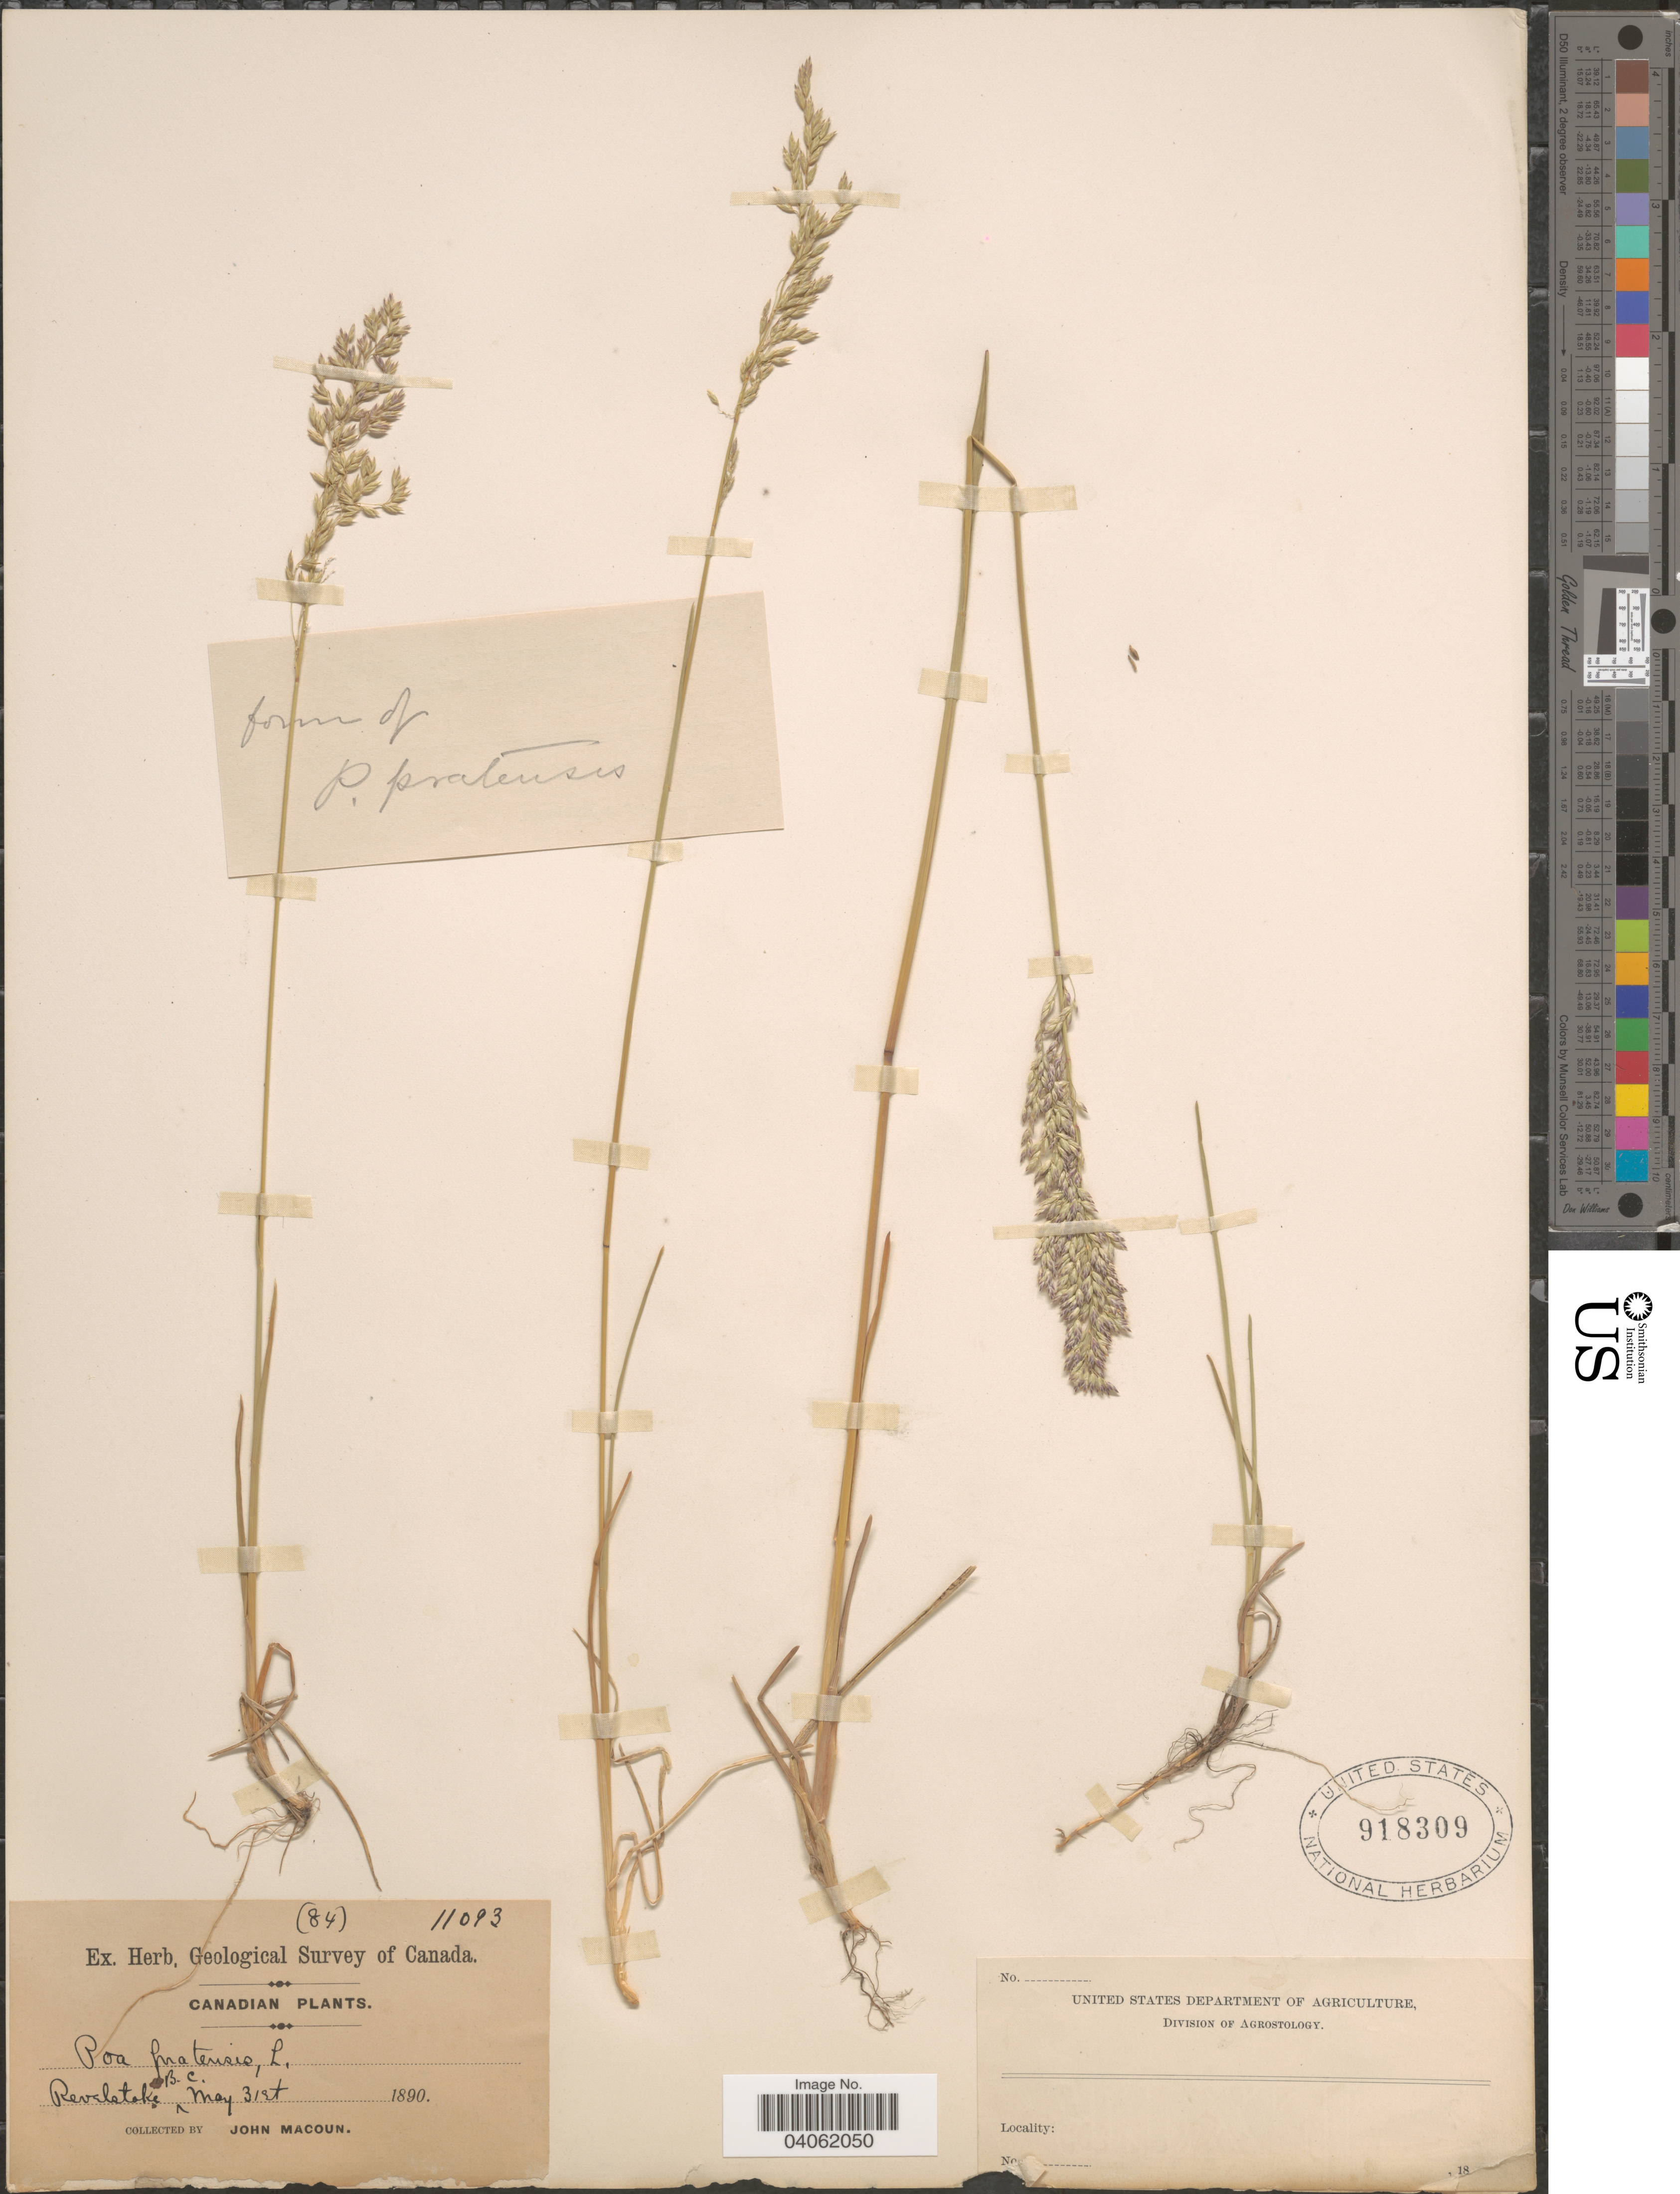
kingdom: Plantae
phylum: Tracheophyta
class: Liliopsida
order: Poales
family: Poaceae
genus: Poa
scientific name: Poa pratensis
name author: L.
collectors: J. Macoun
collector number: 84/11093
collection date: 1890-05-31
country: Canada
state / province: British Columbia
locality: Revelstoke.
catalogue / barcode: US 918309